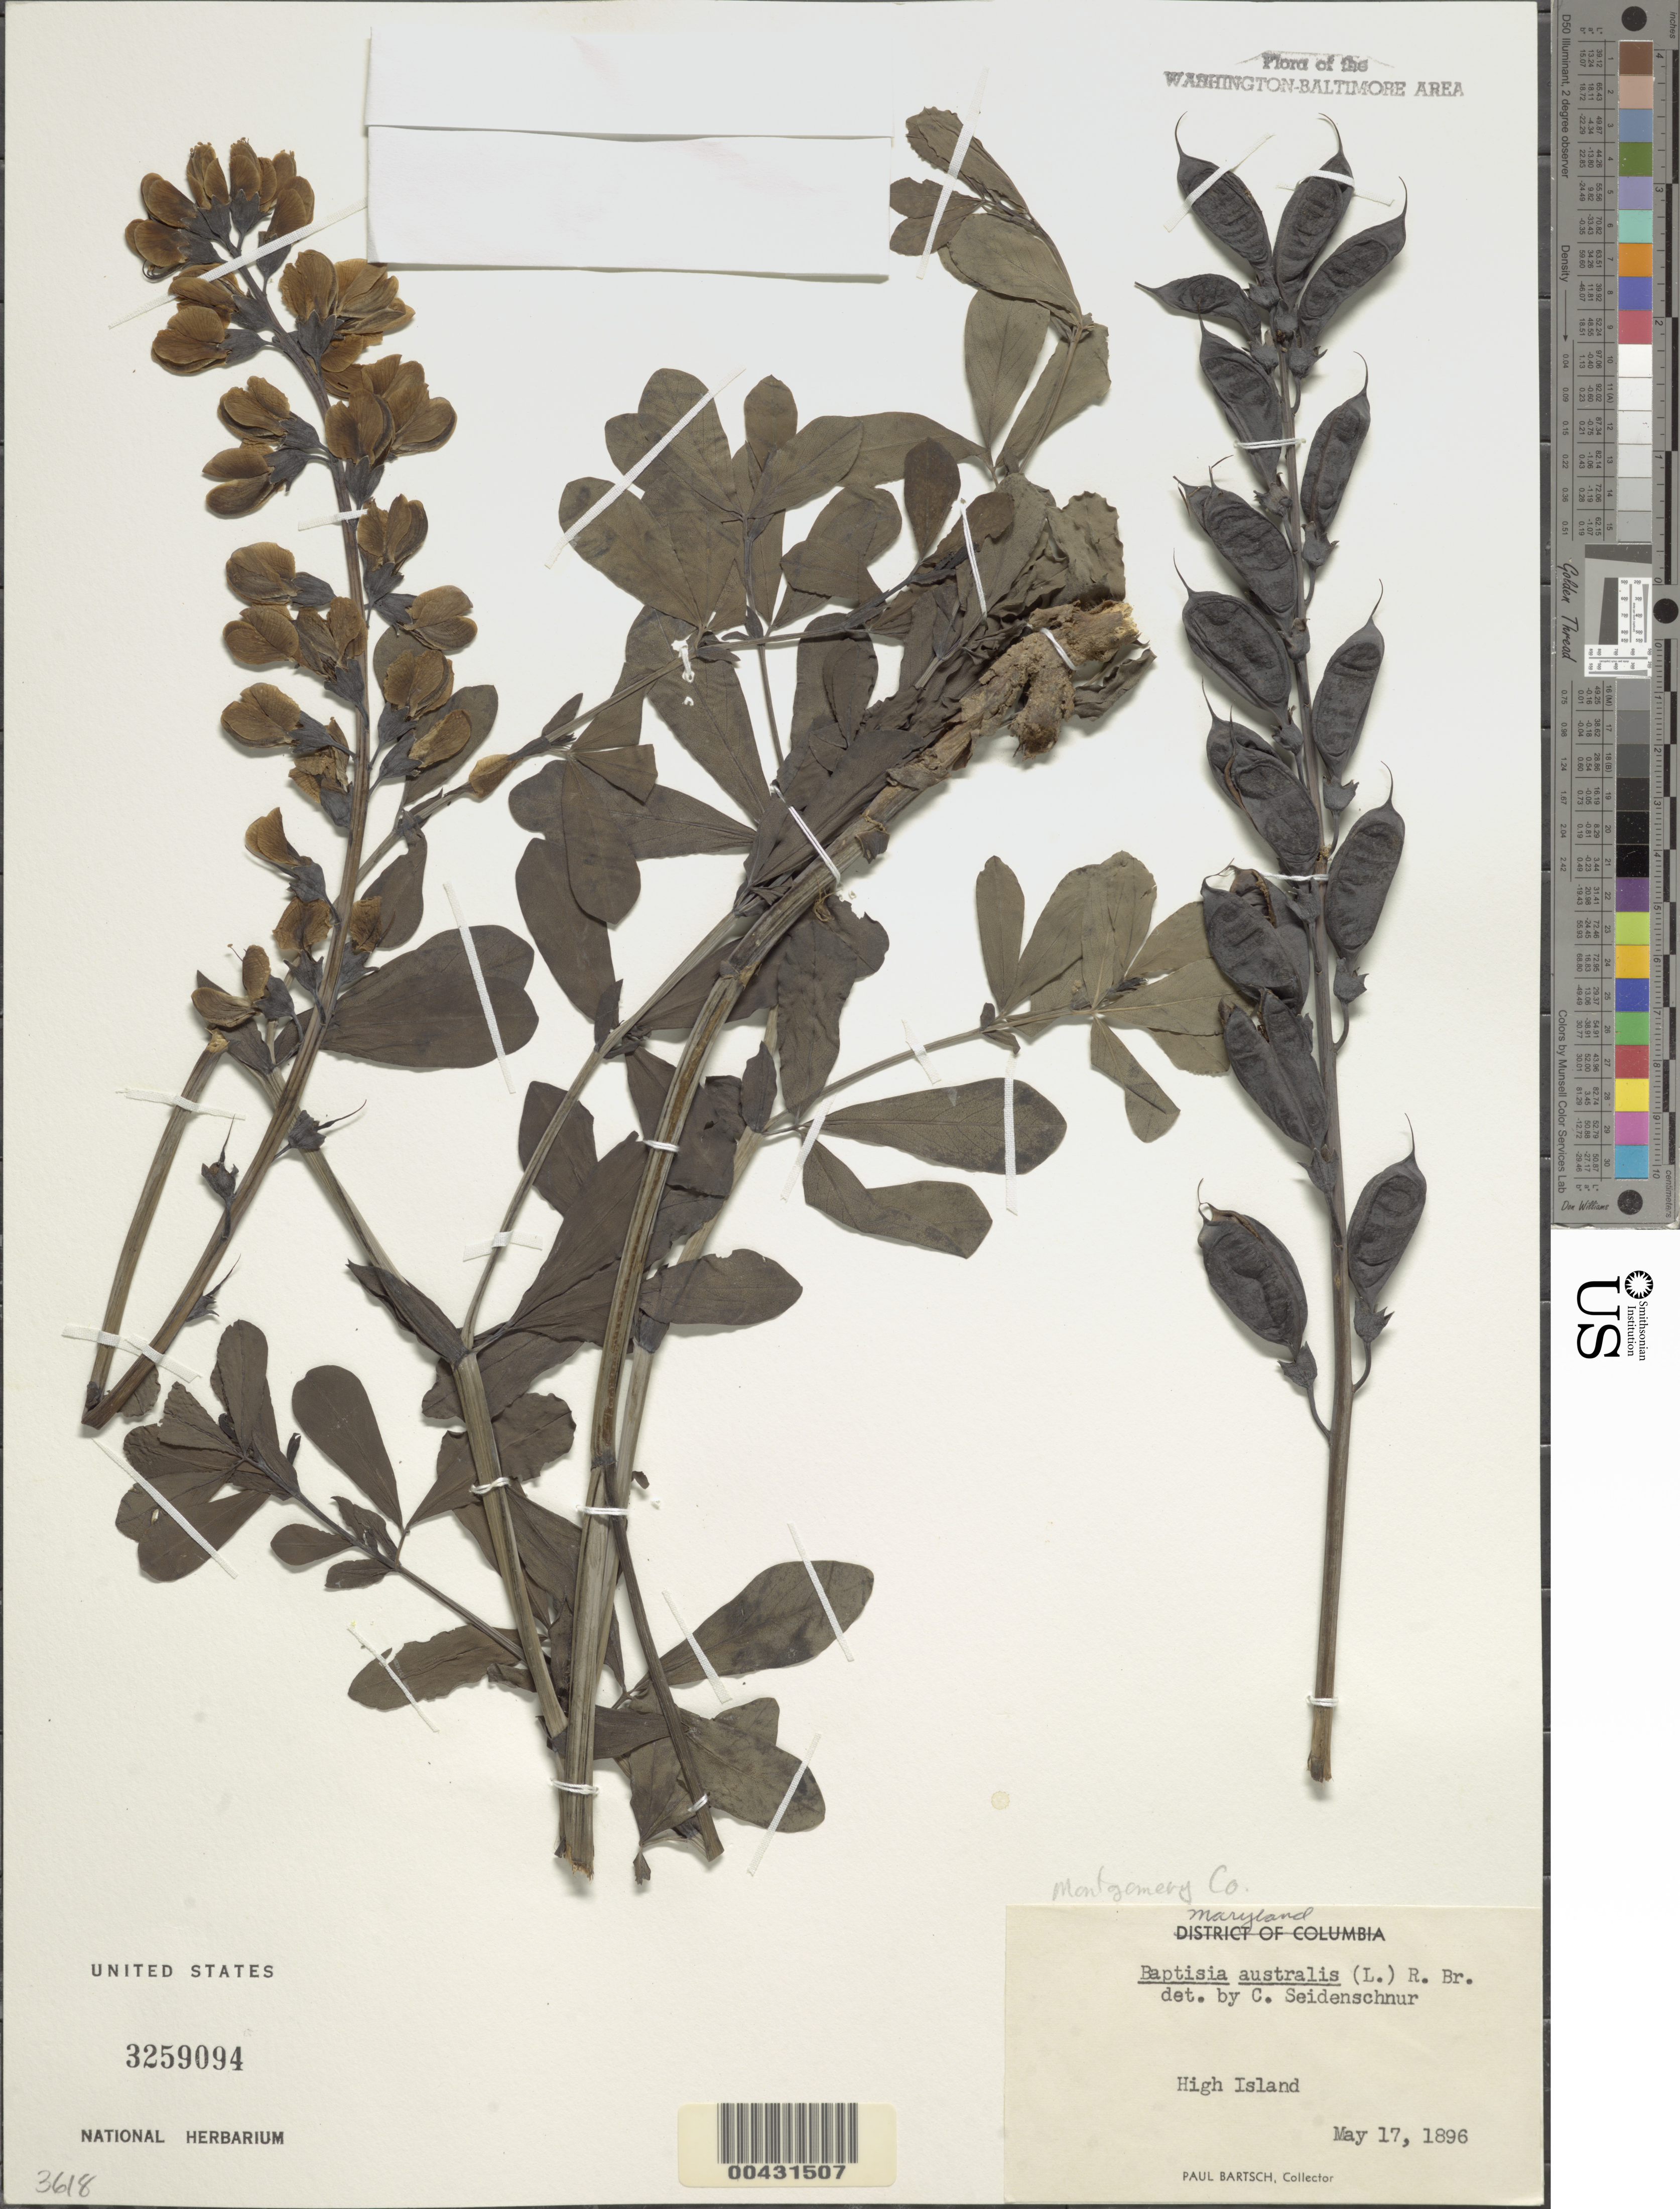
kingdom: Plantae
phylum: Tracheophyta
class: Magnoliopsida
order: Fabales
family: Fabaceae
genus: Baptisia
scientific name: Baptisia australis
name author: (L.) R. Br.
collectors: P. Bartsch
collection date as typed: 17 May 1896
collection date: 1896-05-17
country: United States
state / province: Maryland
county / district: Montgomery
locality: High Island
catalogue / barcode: US 3259094